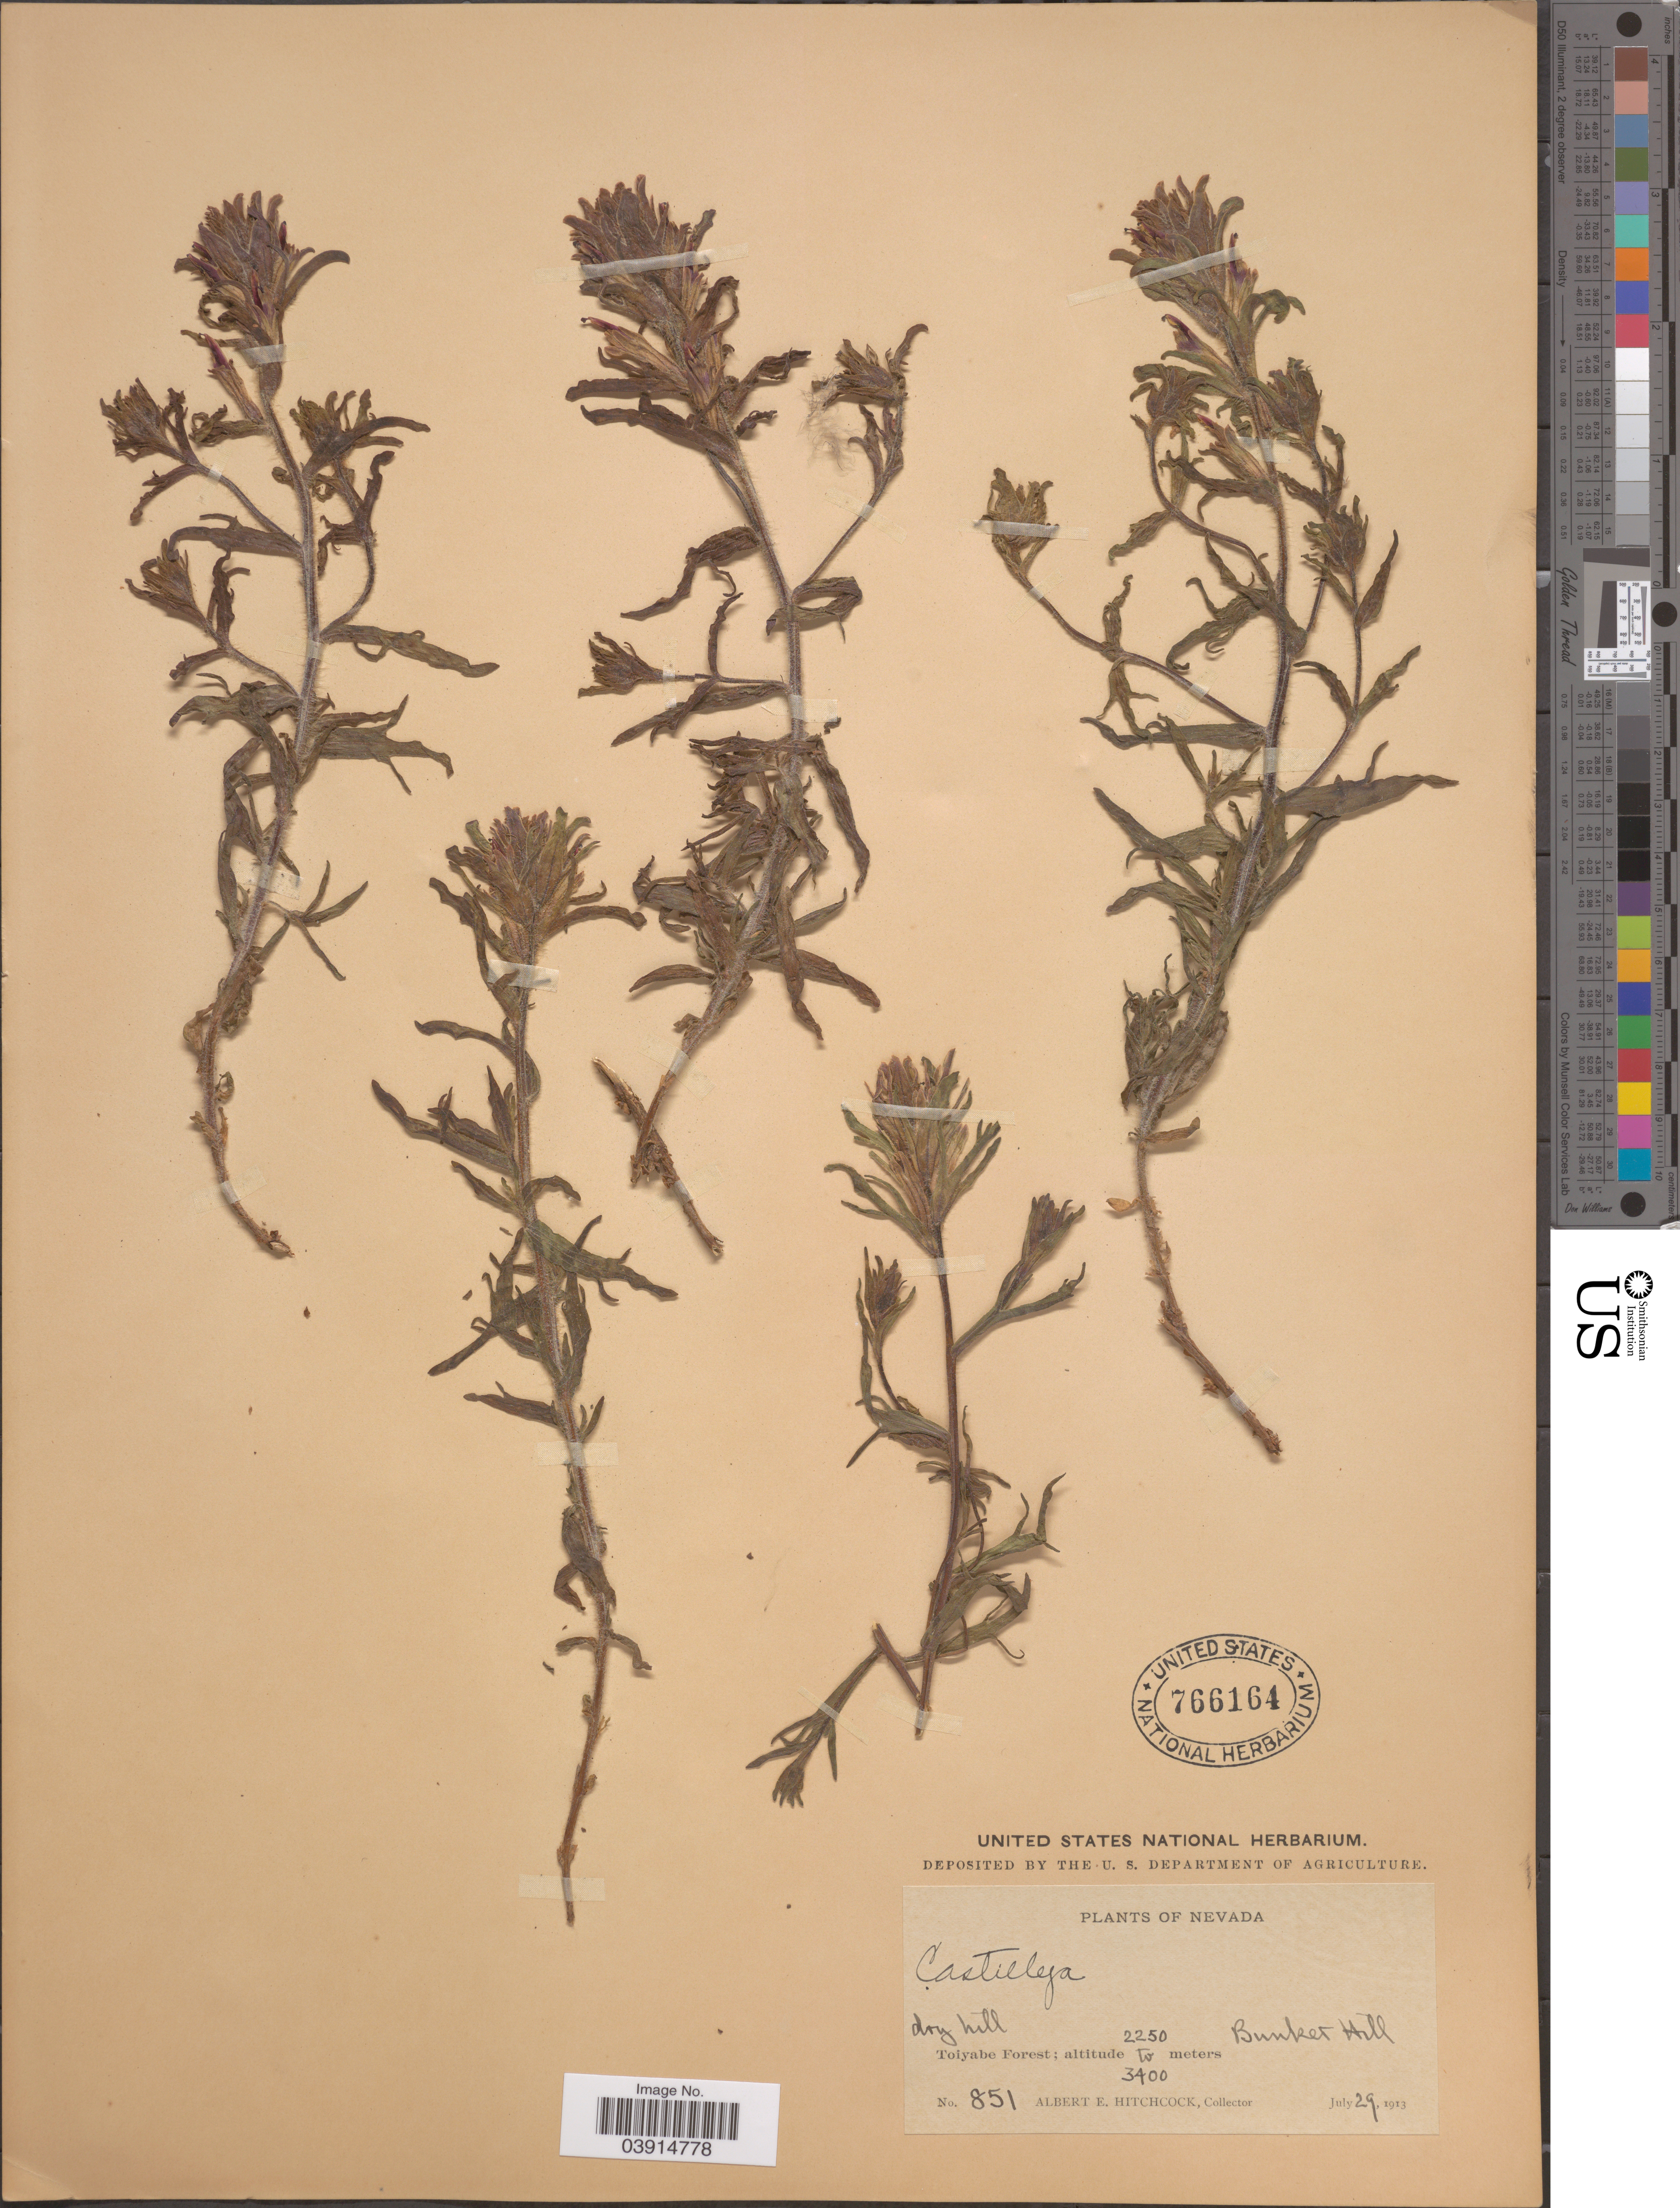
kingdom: Plantae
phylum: Tracheophyta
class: Magnoliopsida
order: Lamiales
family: Orobanchaceae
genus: Castilleja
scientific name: Castilleja sp.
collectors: A. Hitchcock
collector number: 851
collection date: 1913-07-29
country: United States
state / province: Nevada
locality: Toiyabe Forest; Bunker Hill.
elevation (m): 2250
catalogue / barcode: US 766164